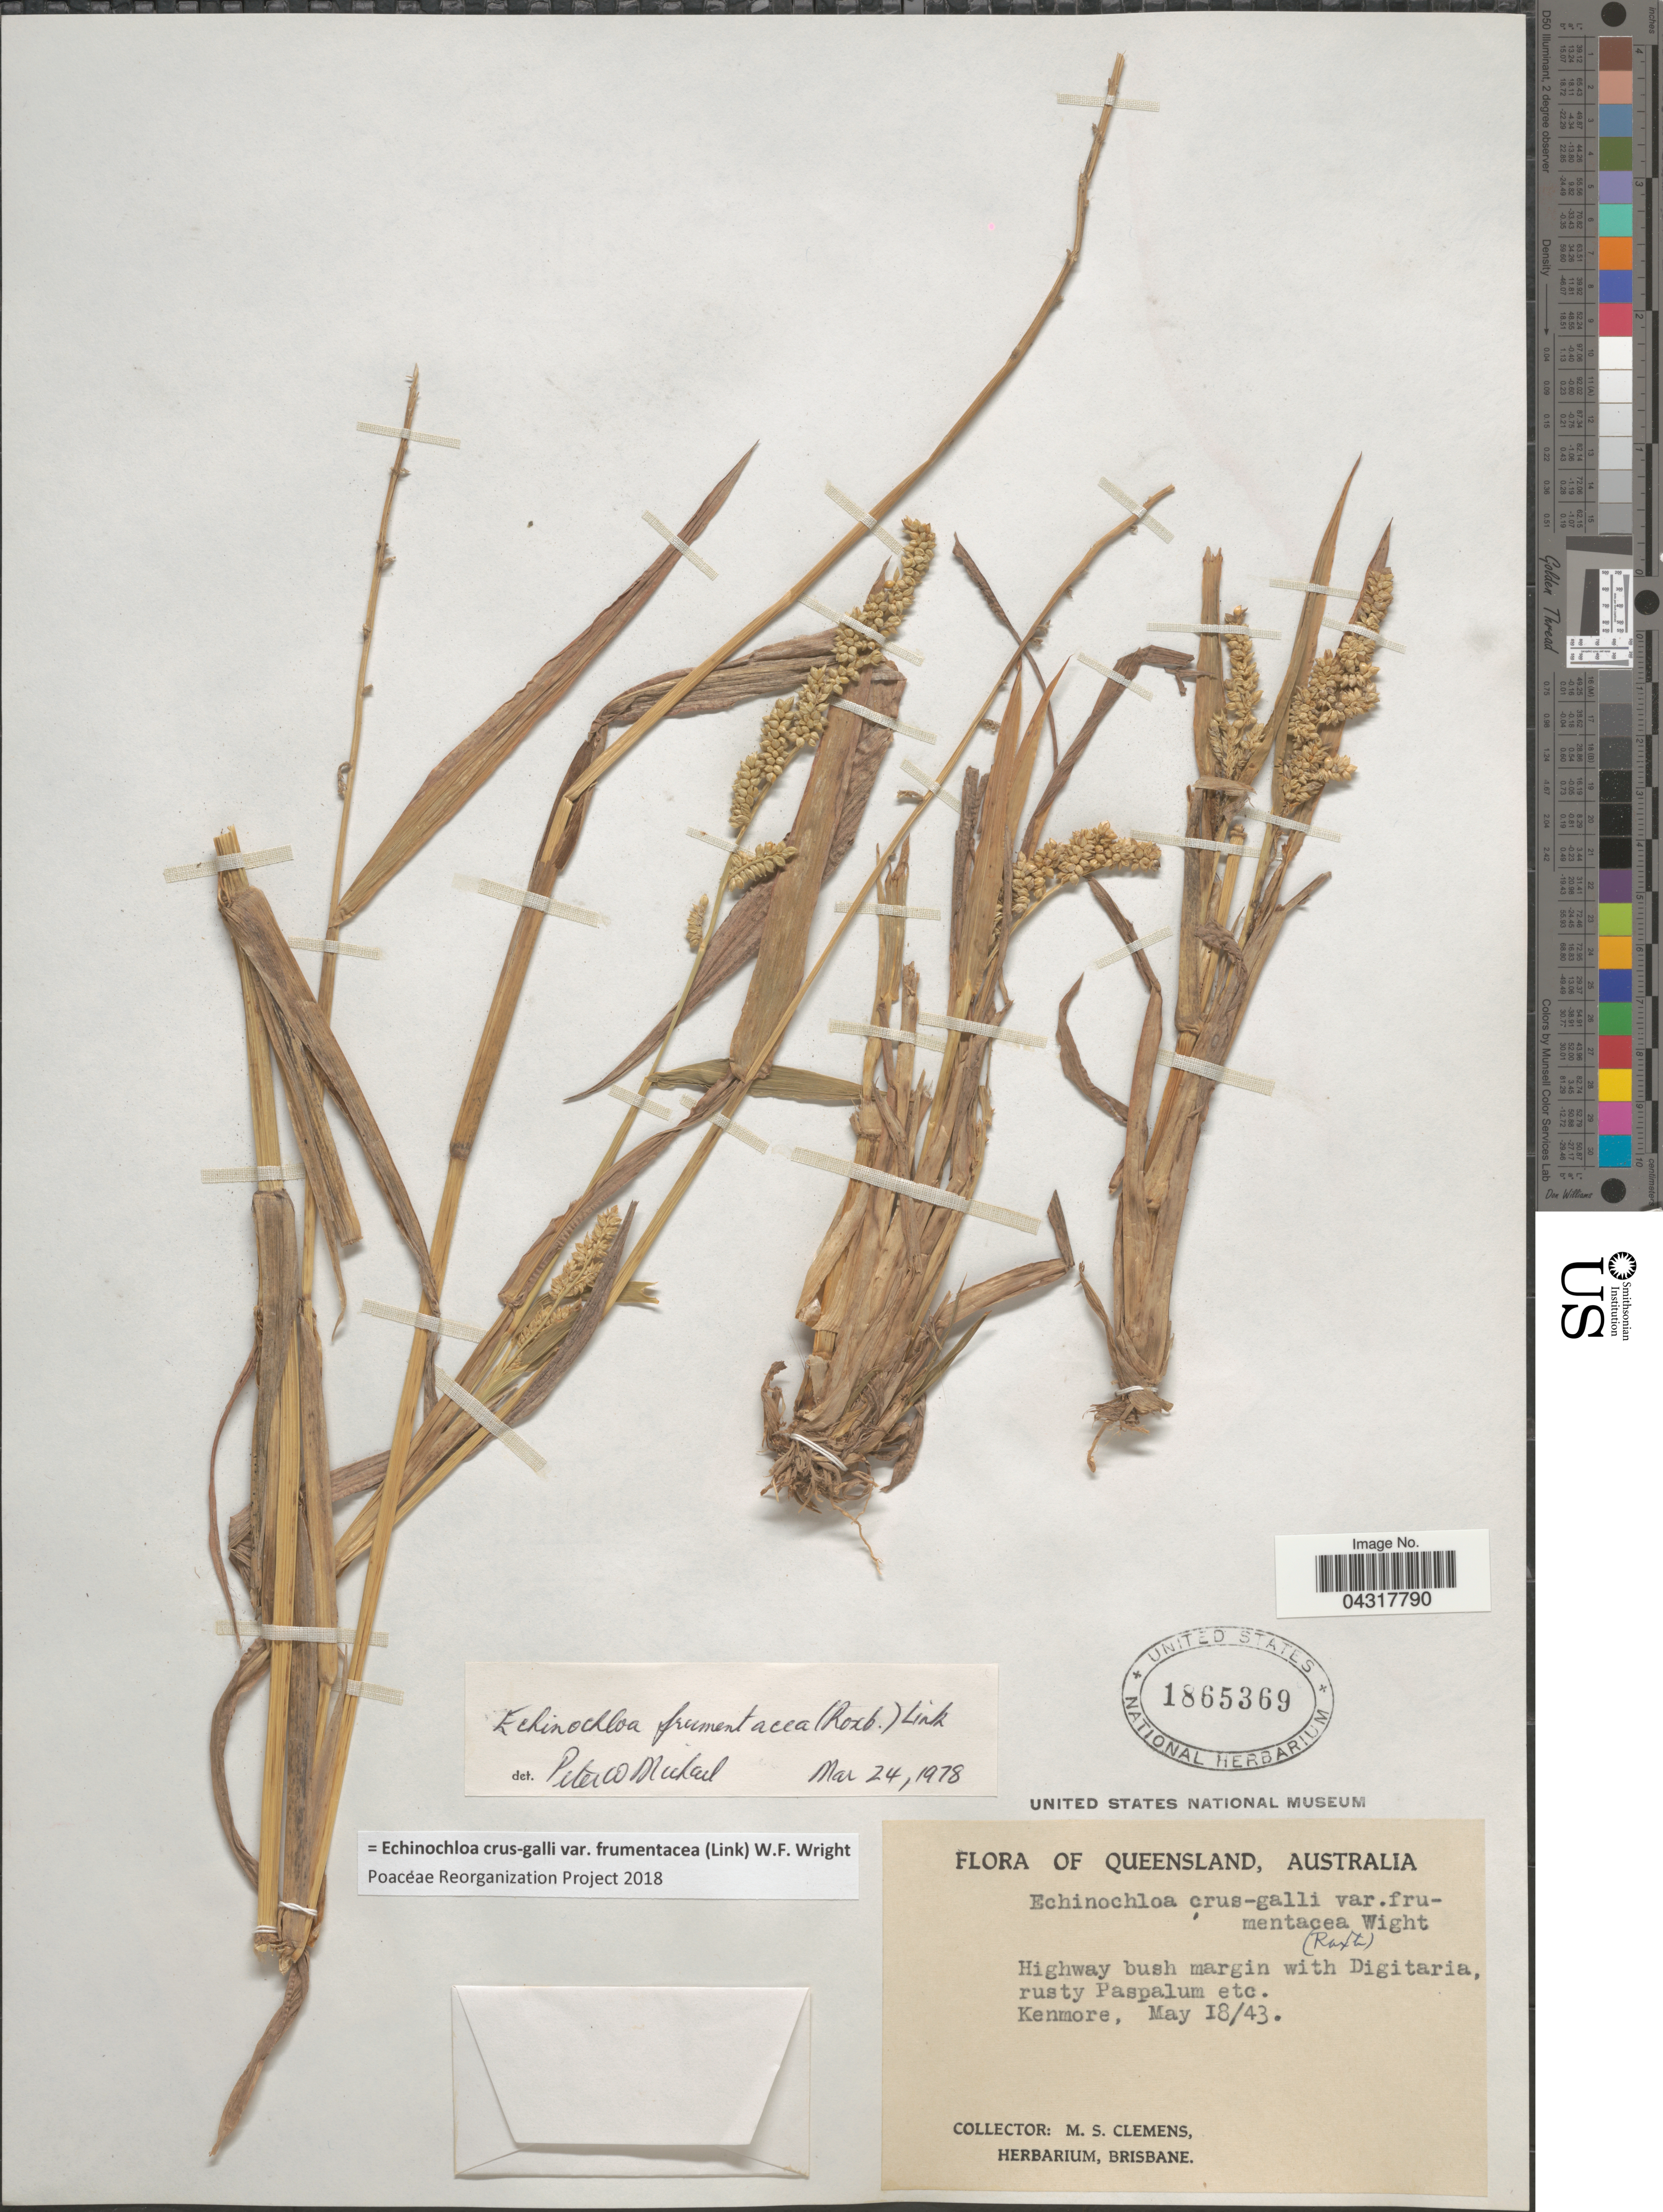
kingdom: Plantae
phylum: Tracheophyta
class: Liliopsida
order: Poales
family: Poaceae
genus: Echinochloa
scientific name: Echinochloa crus-galli var. frumentacea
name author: (Link) W. Wight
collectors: M. S. Clemens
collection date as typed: Transcribed d/m/y: 18/5/43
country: Australia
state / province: Queensland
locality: Kenmore.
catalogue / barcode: US 1865369